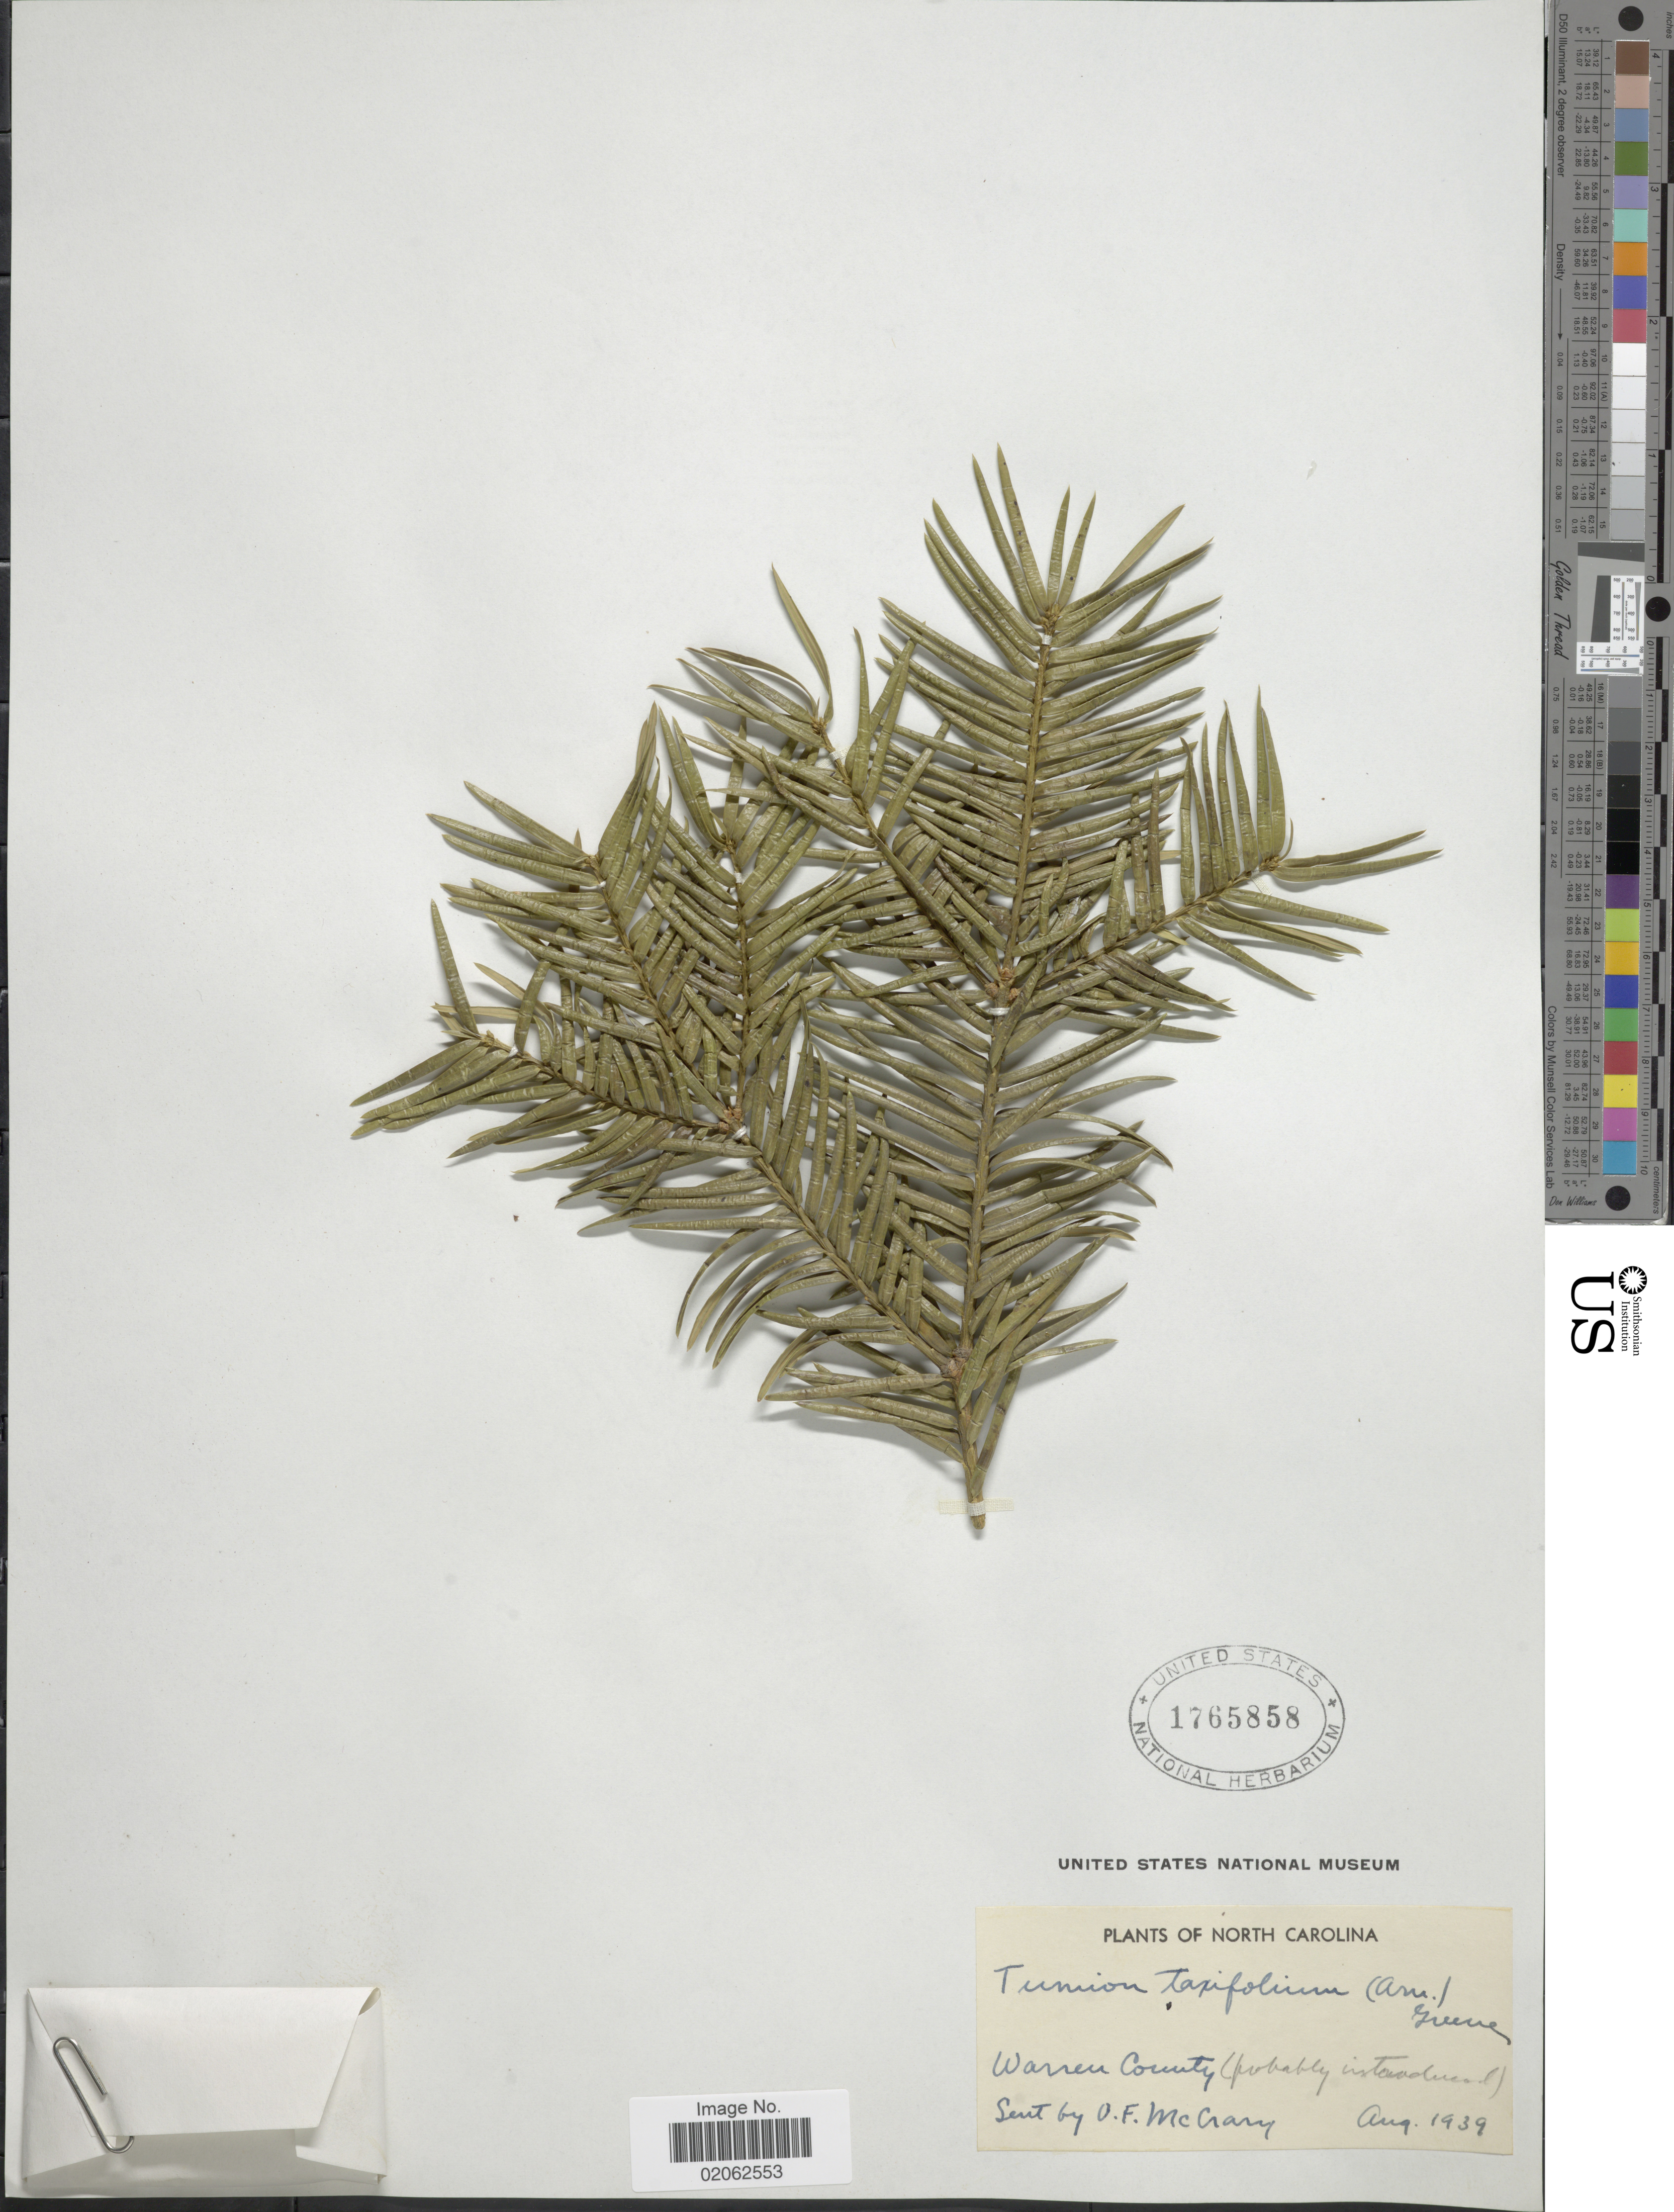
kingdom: Plantae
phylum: Tracheophyta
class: Pinopsida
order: Pinales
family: Taxaceae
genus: Torreya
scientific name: Torreya taxifolia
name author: Arn.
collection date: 1939-08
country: United States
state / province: North Carolina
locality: Warner County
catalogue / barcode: US 1765858